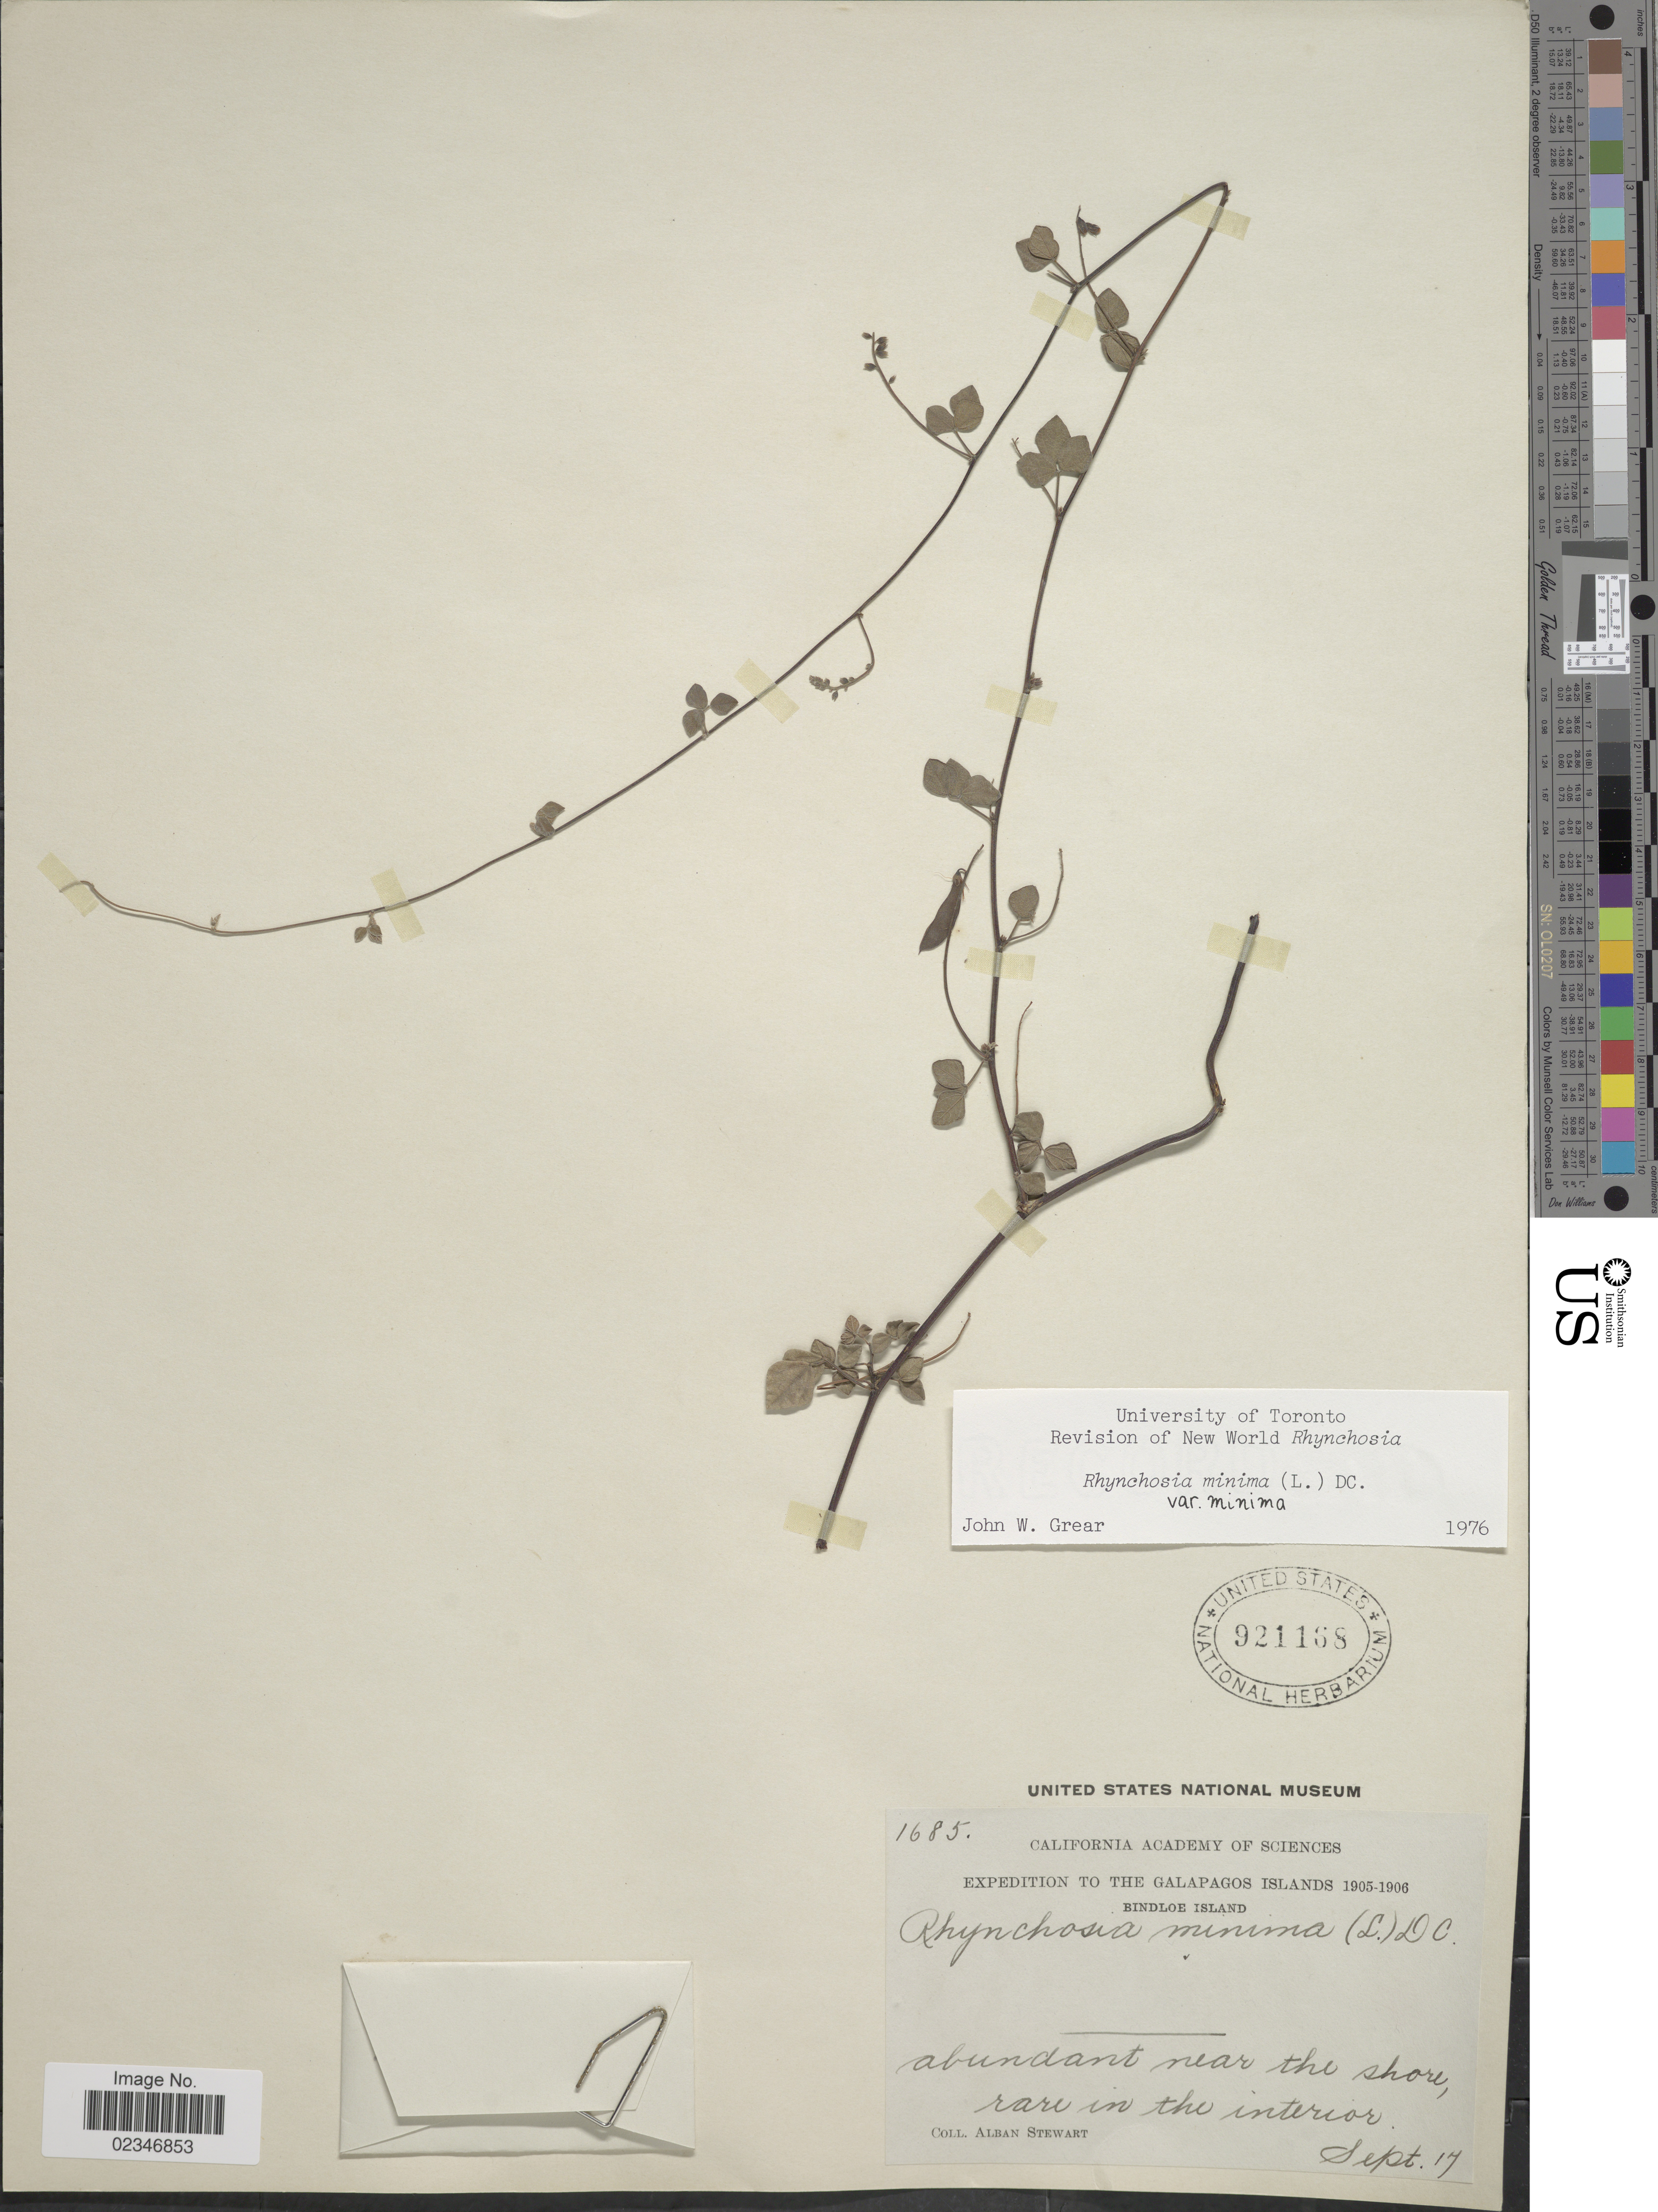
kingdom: Plantae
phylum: Tracheophyta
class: Magnoliopsida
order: Fabales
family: Fabaceae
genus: Rhynchosia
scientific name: Rhynchosia minima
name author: (L.) DC.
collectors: A. Stewart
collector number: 1685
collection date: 1905-09-17/1906-09-17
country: Ecuador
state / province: Colón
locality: The Galapagos Islands, Bindloe Island, abundant near the shore, rare in the interior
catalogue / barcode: US 921168